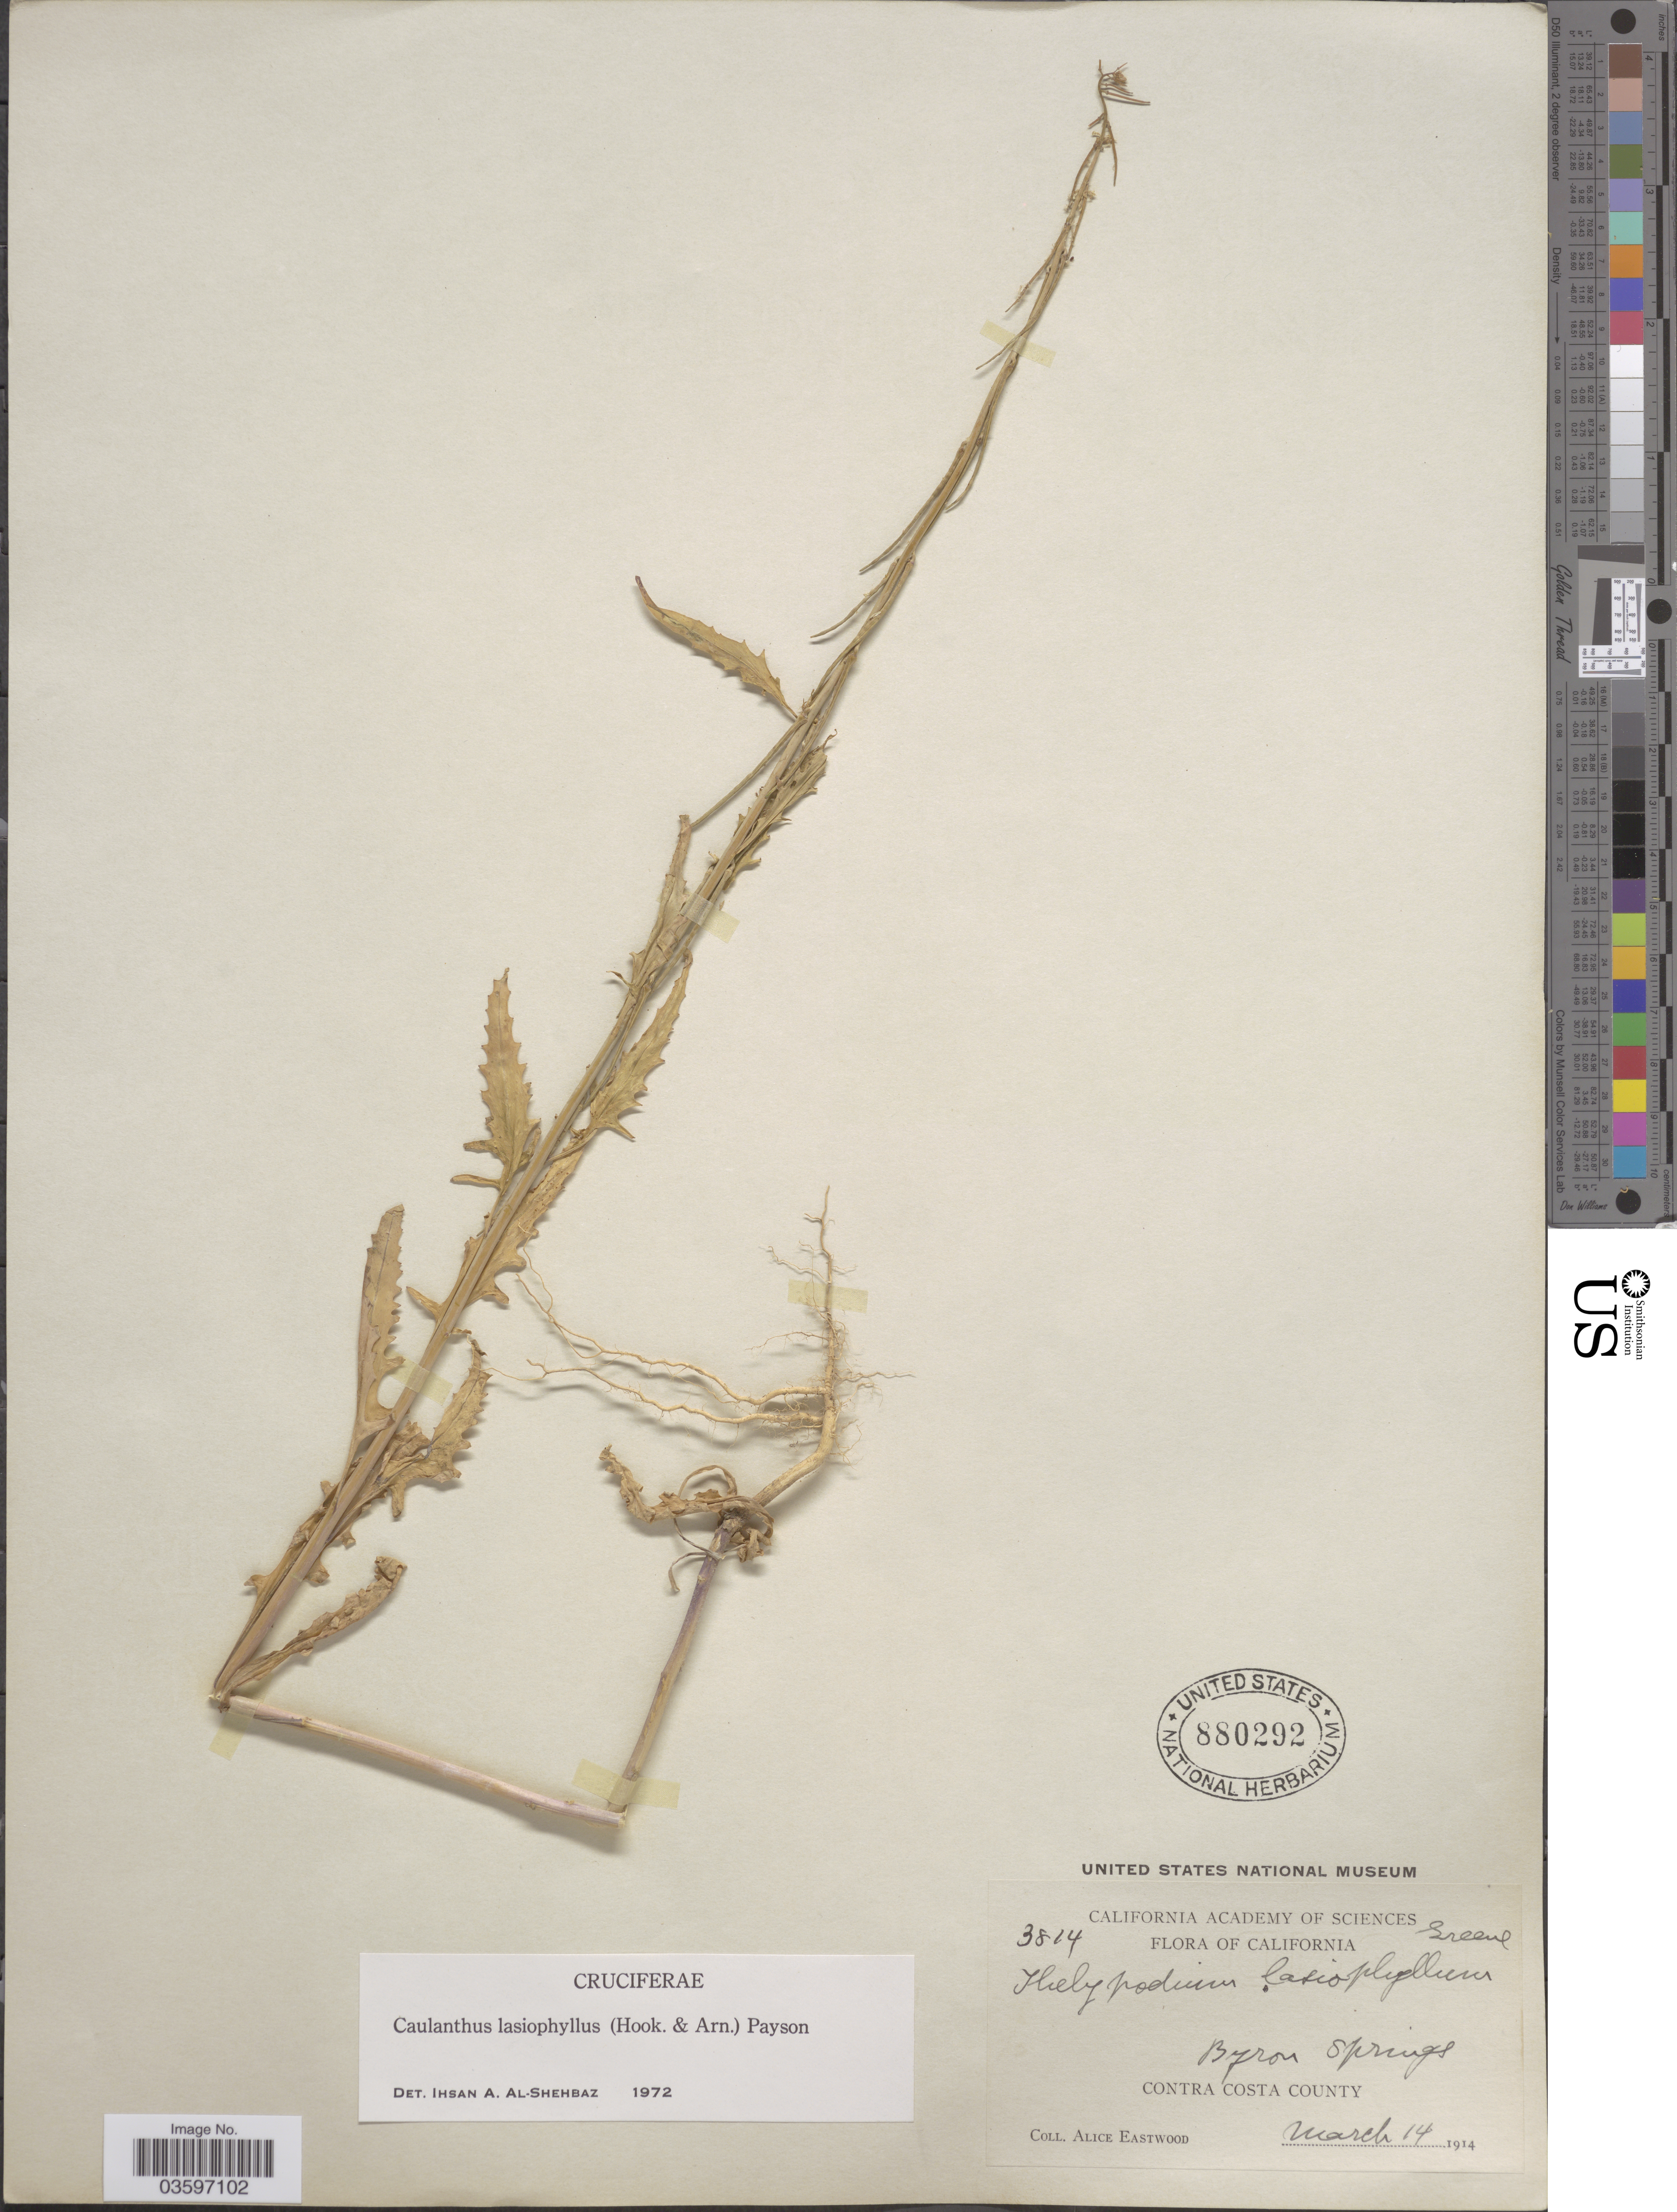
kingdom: Plantae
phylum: Tracheophyta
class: Magnoliopsida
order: Brassicales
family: Brassicaceae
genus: Caulanthus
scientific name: Caulanthus lasiophyllus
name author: (Hook. & Arn.) Payson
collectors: A. Eastwood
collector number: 3814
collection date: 1914-03-14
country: United States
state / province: California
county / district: Contra Costa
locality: Byron Springs. Contra Costa County.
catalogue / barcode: US 880292